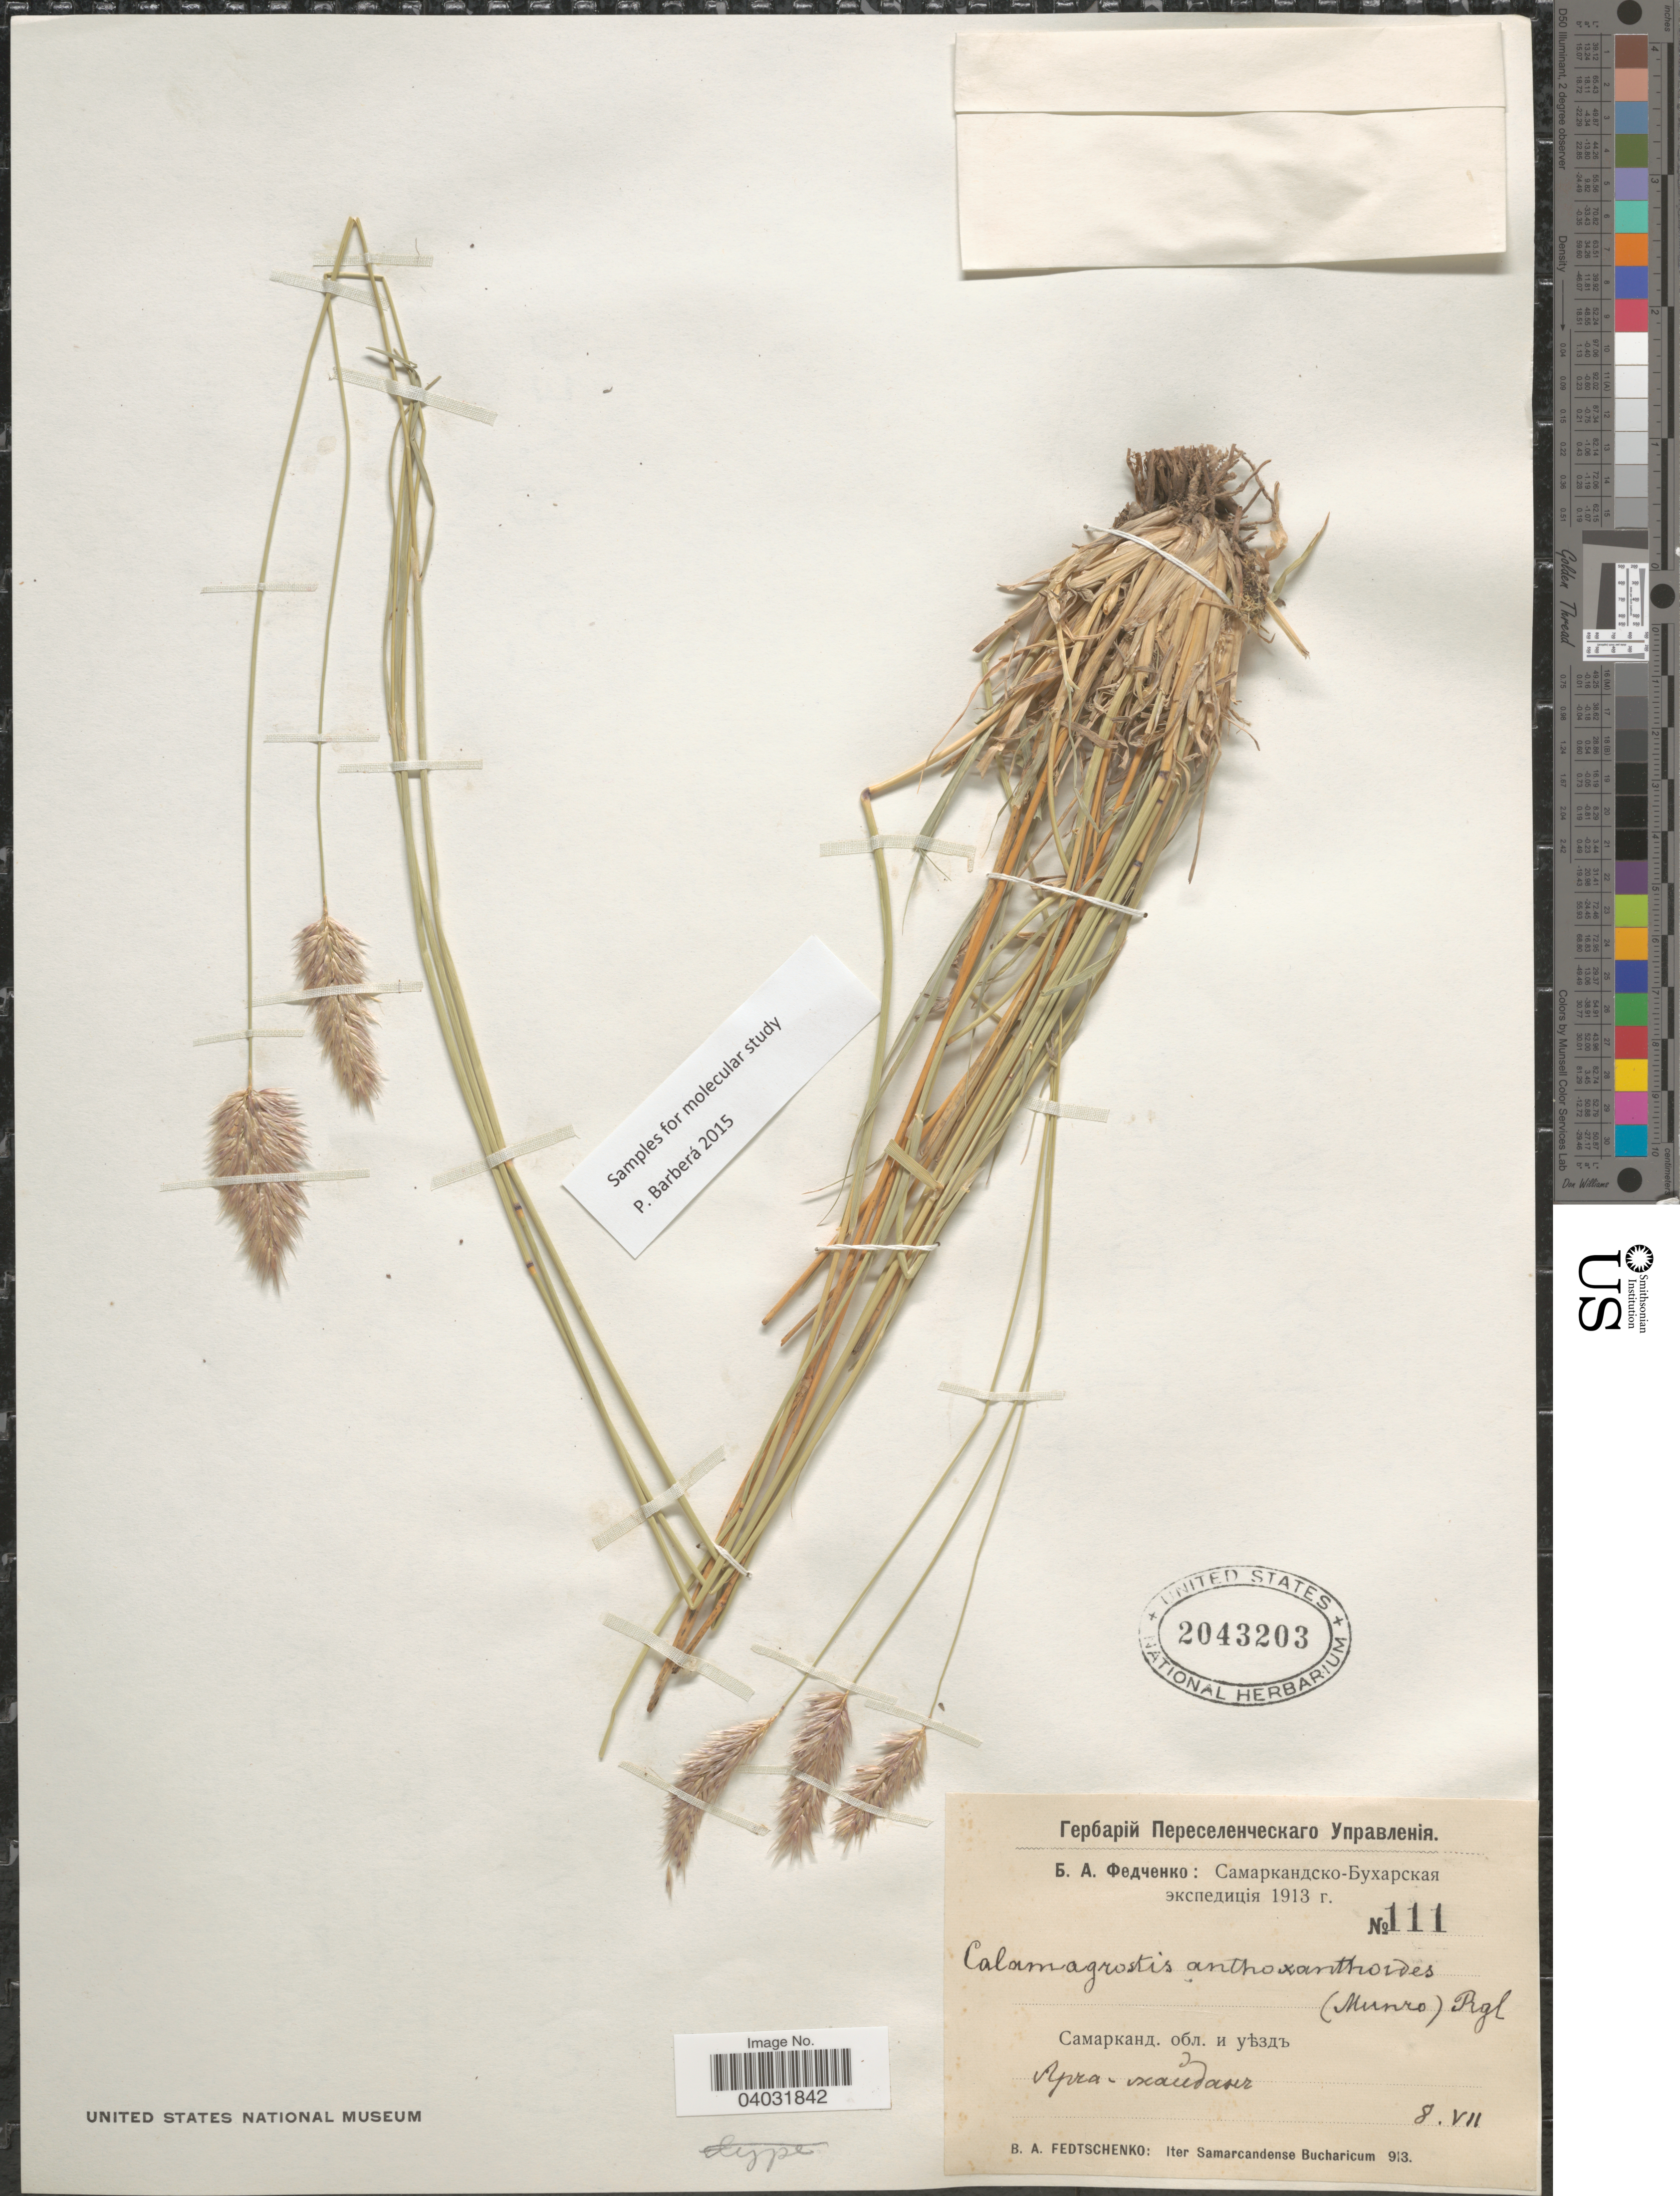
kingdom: Plantae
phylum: Tracheophyta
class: Liliopsida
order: Poales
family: Poaceae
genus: Calamagrostis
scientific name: Calamagrostis anthoxanthoides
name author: (Munro ex Hook. f.) Regel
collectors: B. A. Fedtschenko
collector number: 111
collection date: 1913-07-08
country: Uzbekistan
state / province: Samarqand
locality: X. Iter Samarcandense Bucharicum.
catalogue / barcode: US 2043203